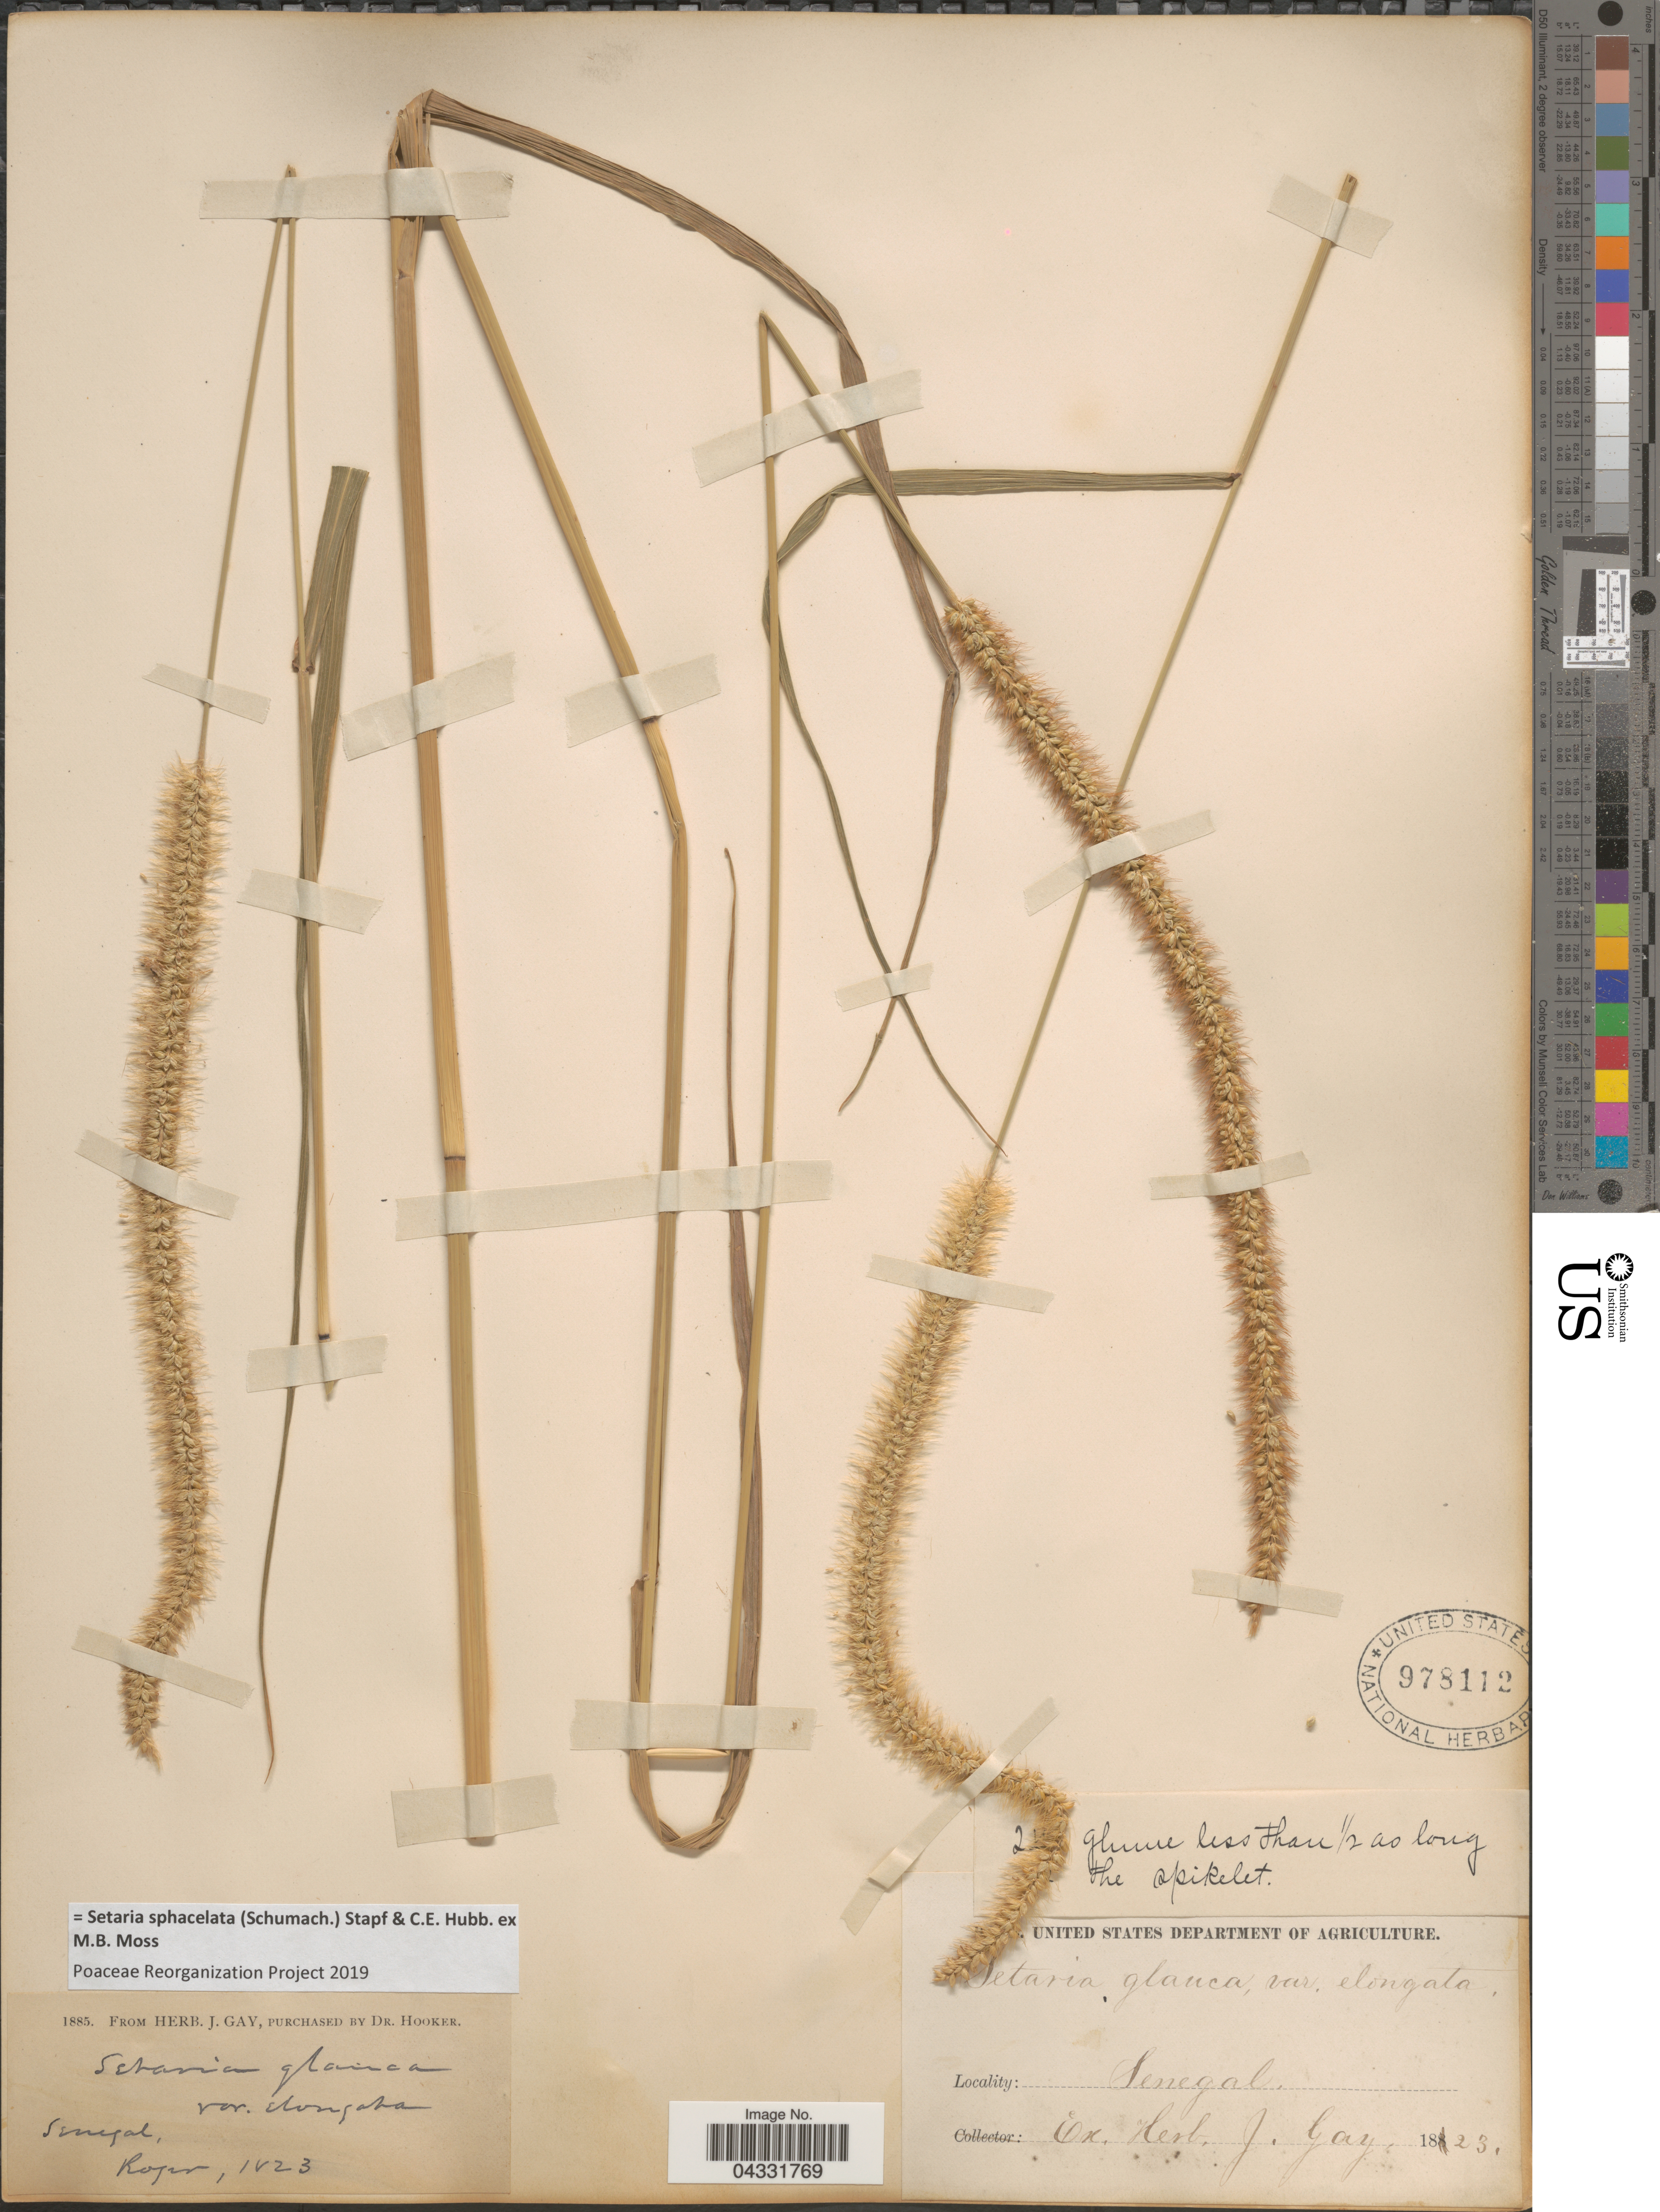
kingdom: Plantae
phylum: Tracheophyta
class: Liliopsida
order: Poales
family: Poaceae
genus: Setaria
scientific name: Setaria sphacelata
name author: (Schumach.) Stapf & Hubb. ex Moss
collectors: -. Roger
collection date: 1823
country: Senegal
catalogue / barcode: US 978112